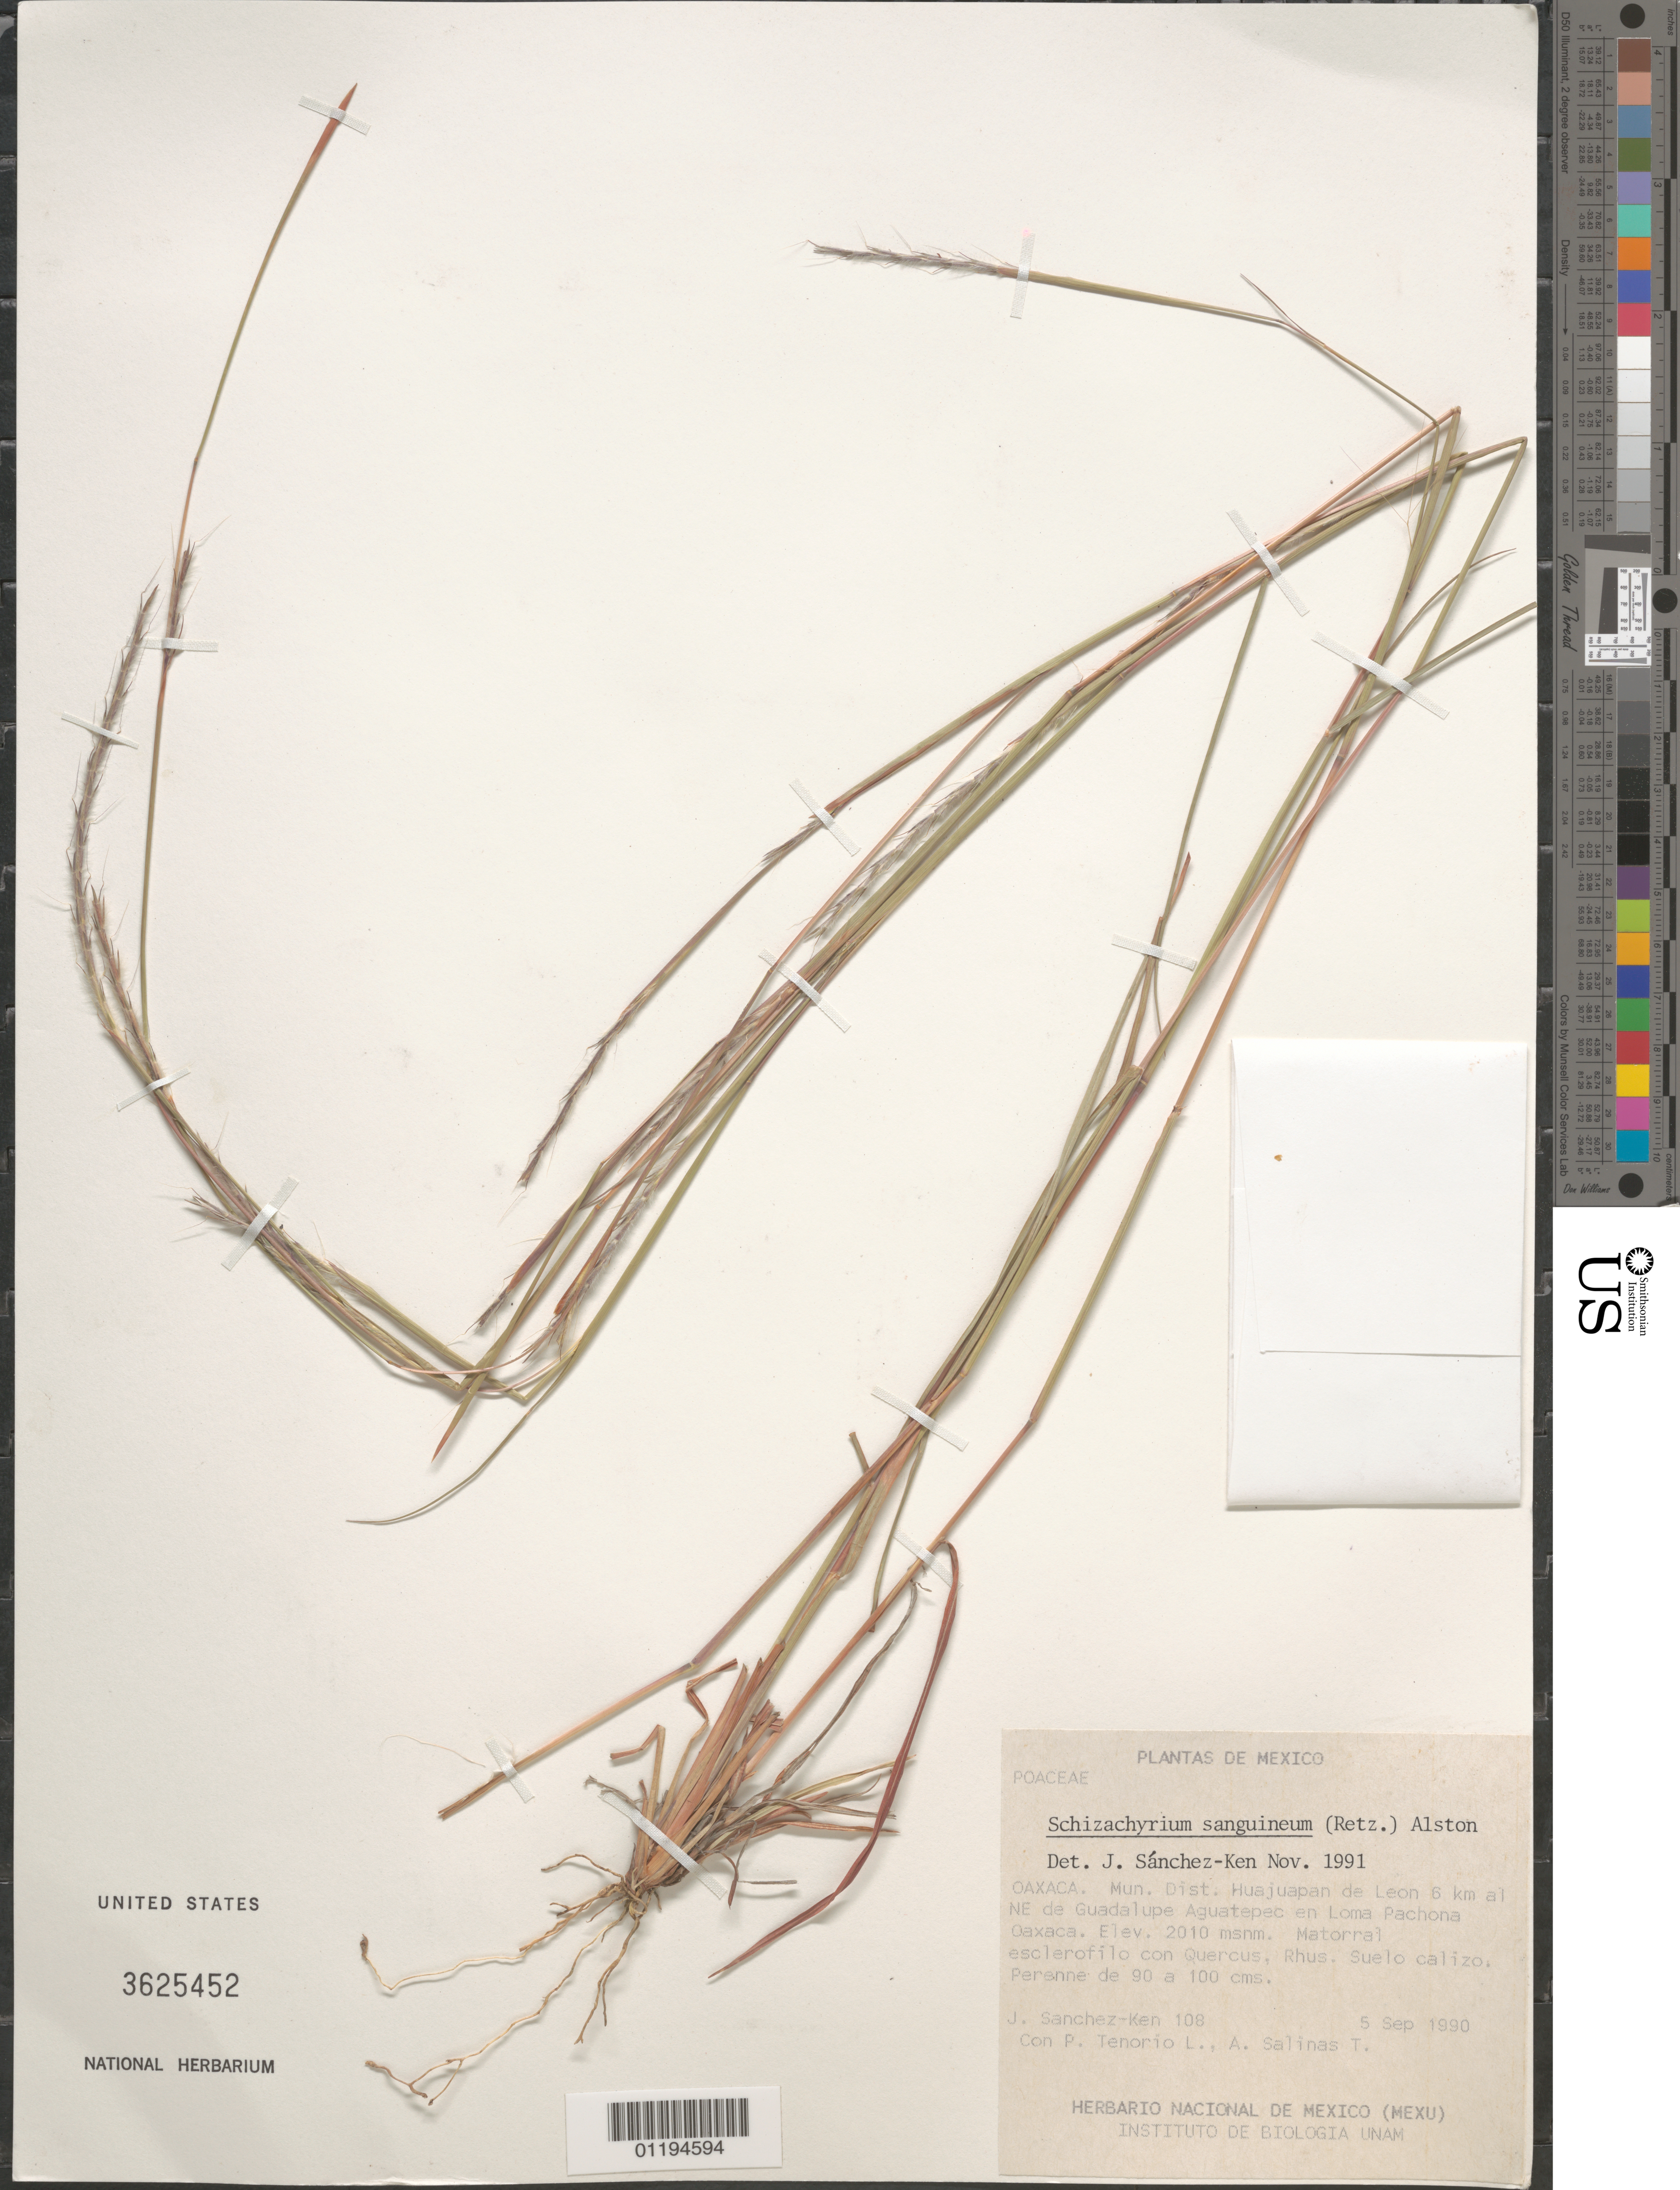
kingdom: Plantae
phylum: Tracheophyta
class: Liliopsida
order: Poales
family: Poaceae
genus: Schizachyrium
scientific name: Schizachyrium sanguineum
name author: (Retz.) Alston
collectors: J. G. Sánchez-Ken, P. Tenorio L. & A. Salinas T.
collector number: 108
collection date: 1990-09-05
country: Mexico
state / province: Oaxaca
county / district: Huajuapan de León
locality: NE of Guadalupe Aguatepec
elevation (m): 2010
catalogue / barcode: US 3625452